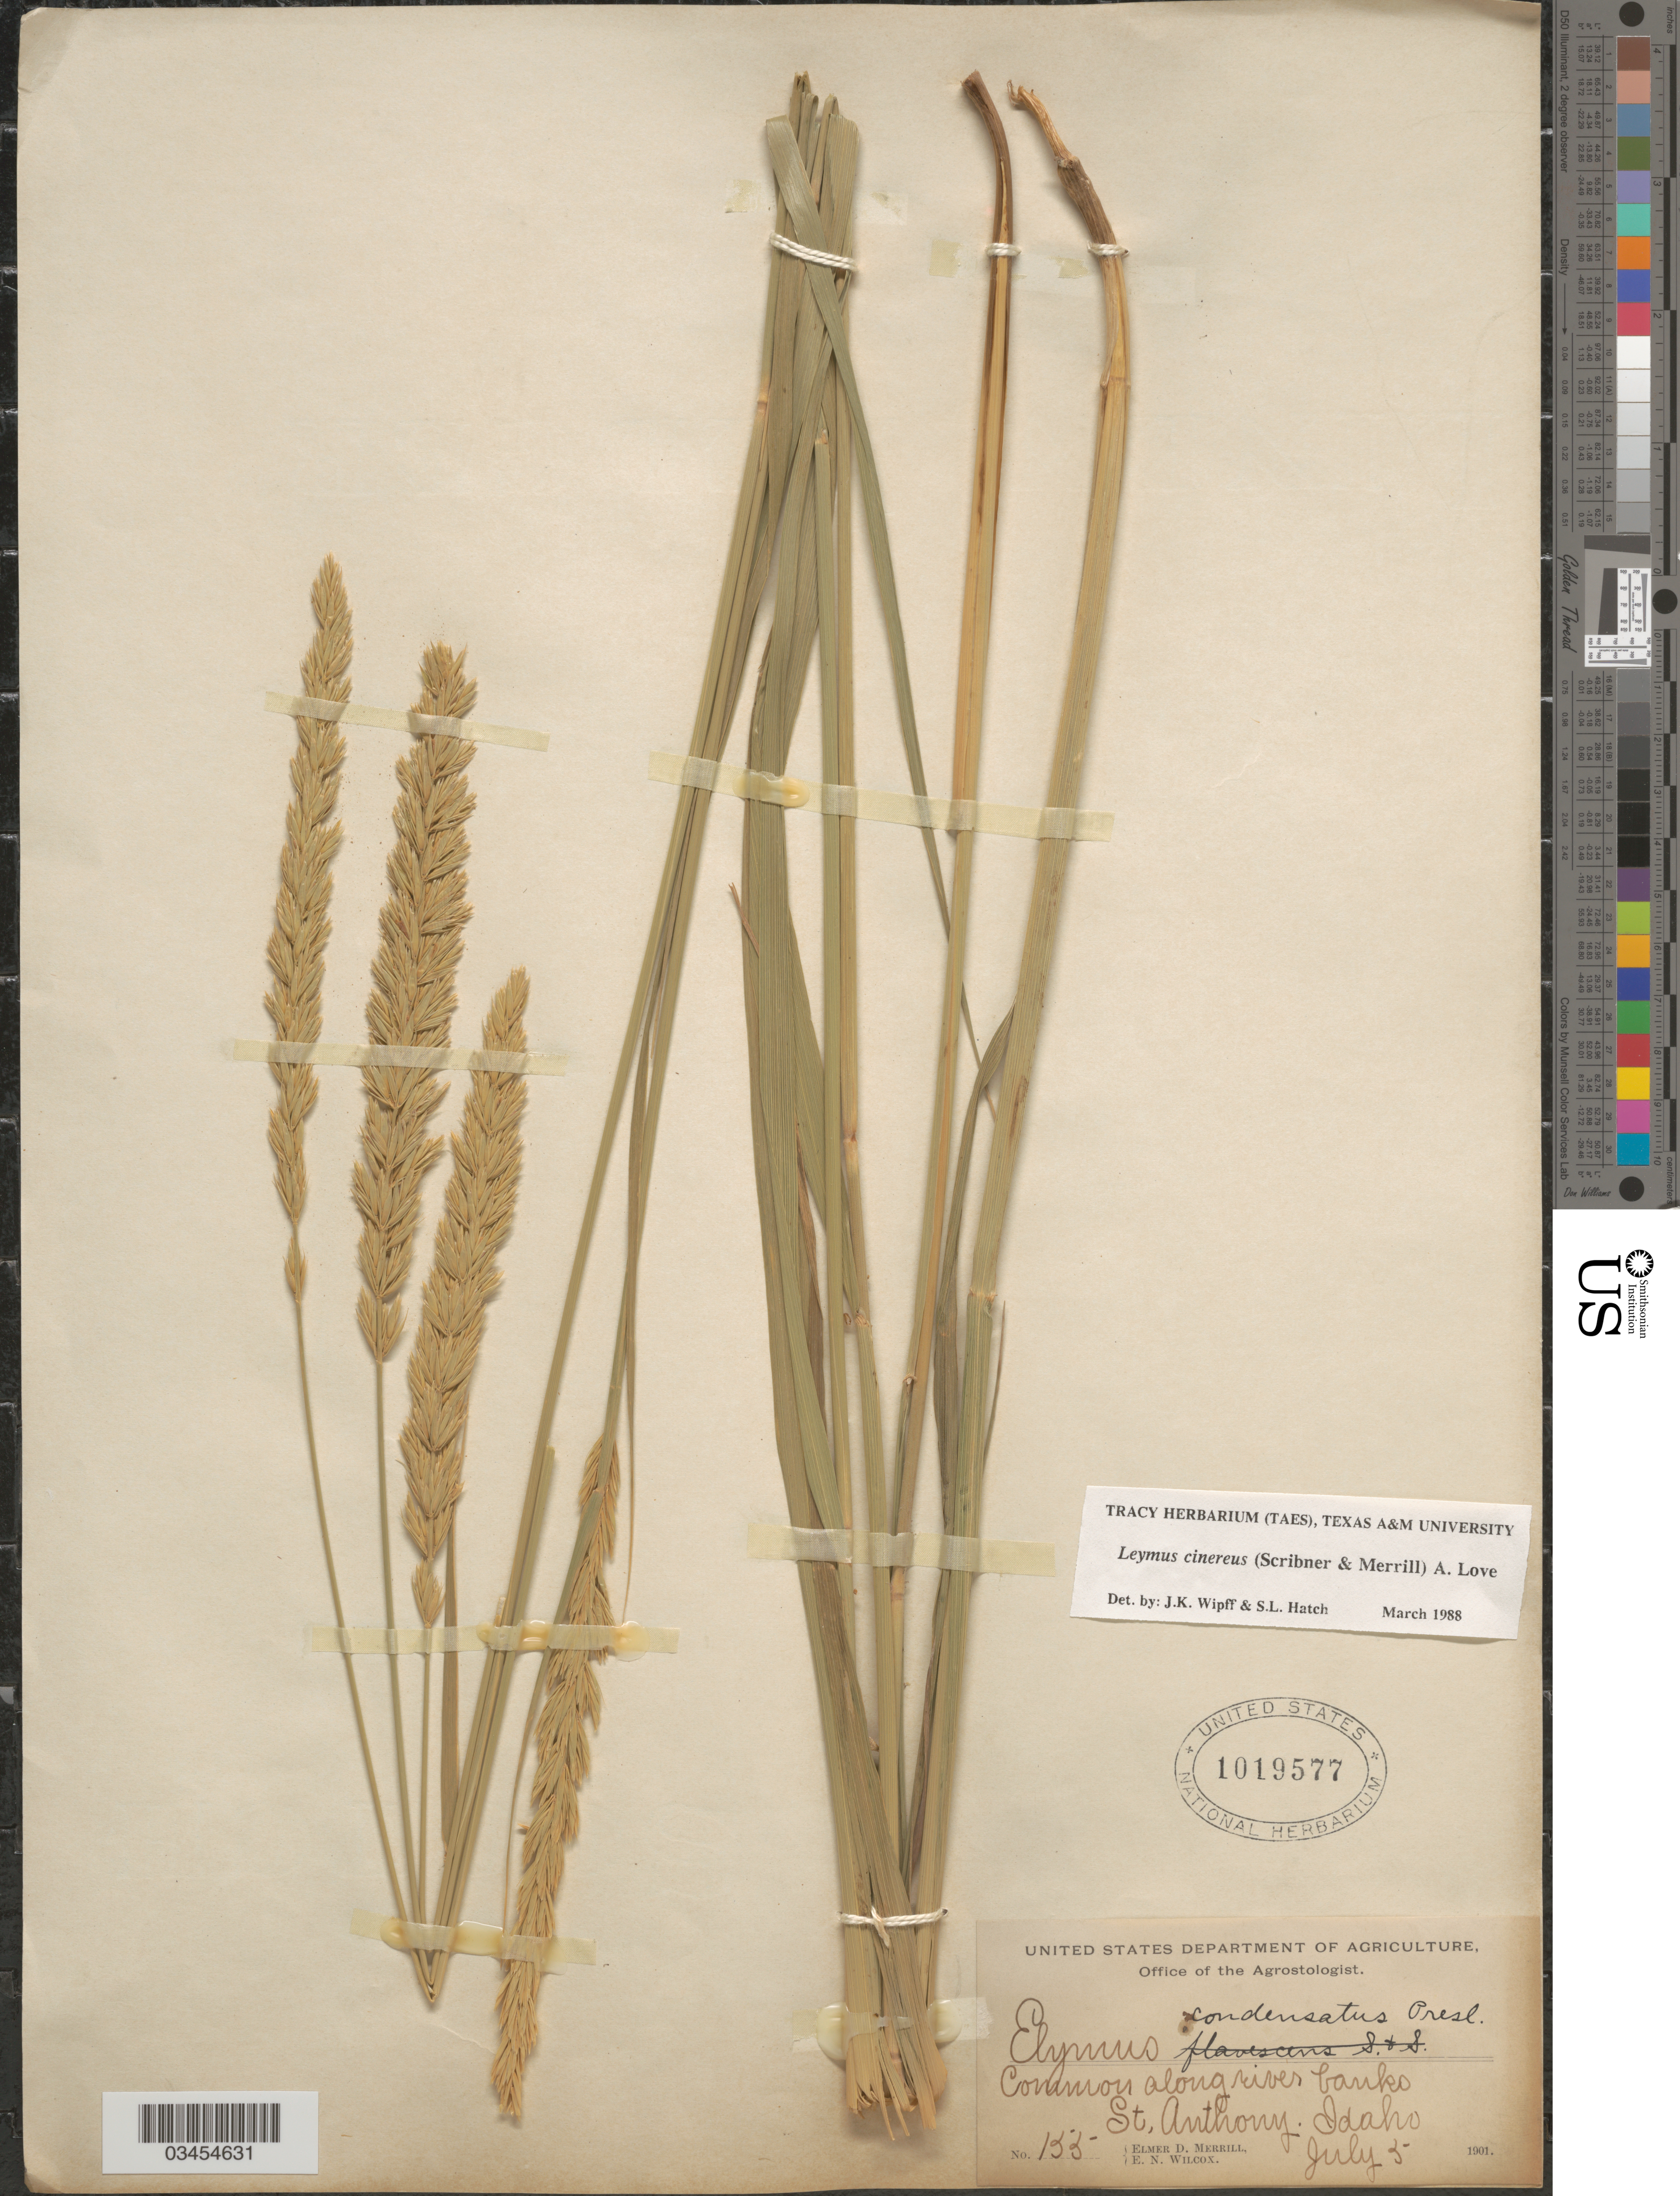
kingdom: Plantae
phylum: Tracheophyta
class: Liliopsida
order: Poales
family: Poaceae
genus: Leymus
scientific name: Leymus cinereus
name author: (Scribn. & Merr.) Á. Löve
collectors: E. D. Merrill & E. Wilcox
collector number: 155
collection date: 1901-07-05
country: United States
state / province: Idaho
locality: Common along river banks. St. Anthony.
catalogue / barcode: US 1019577